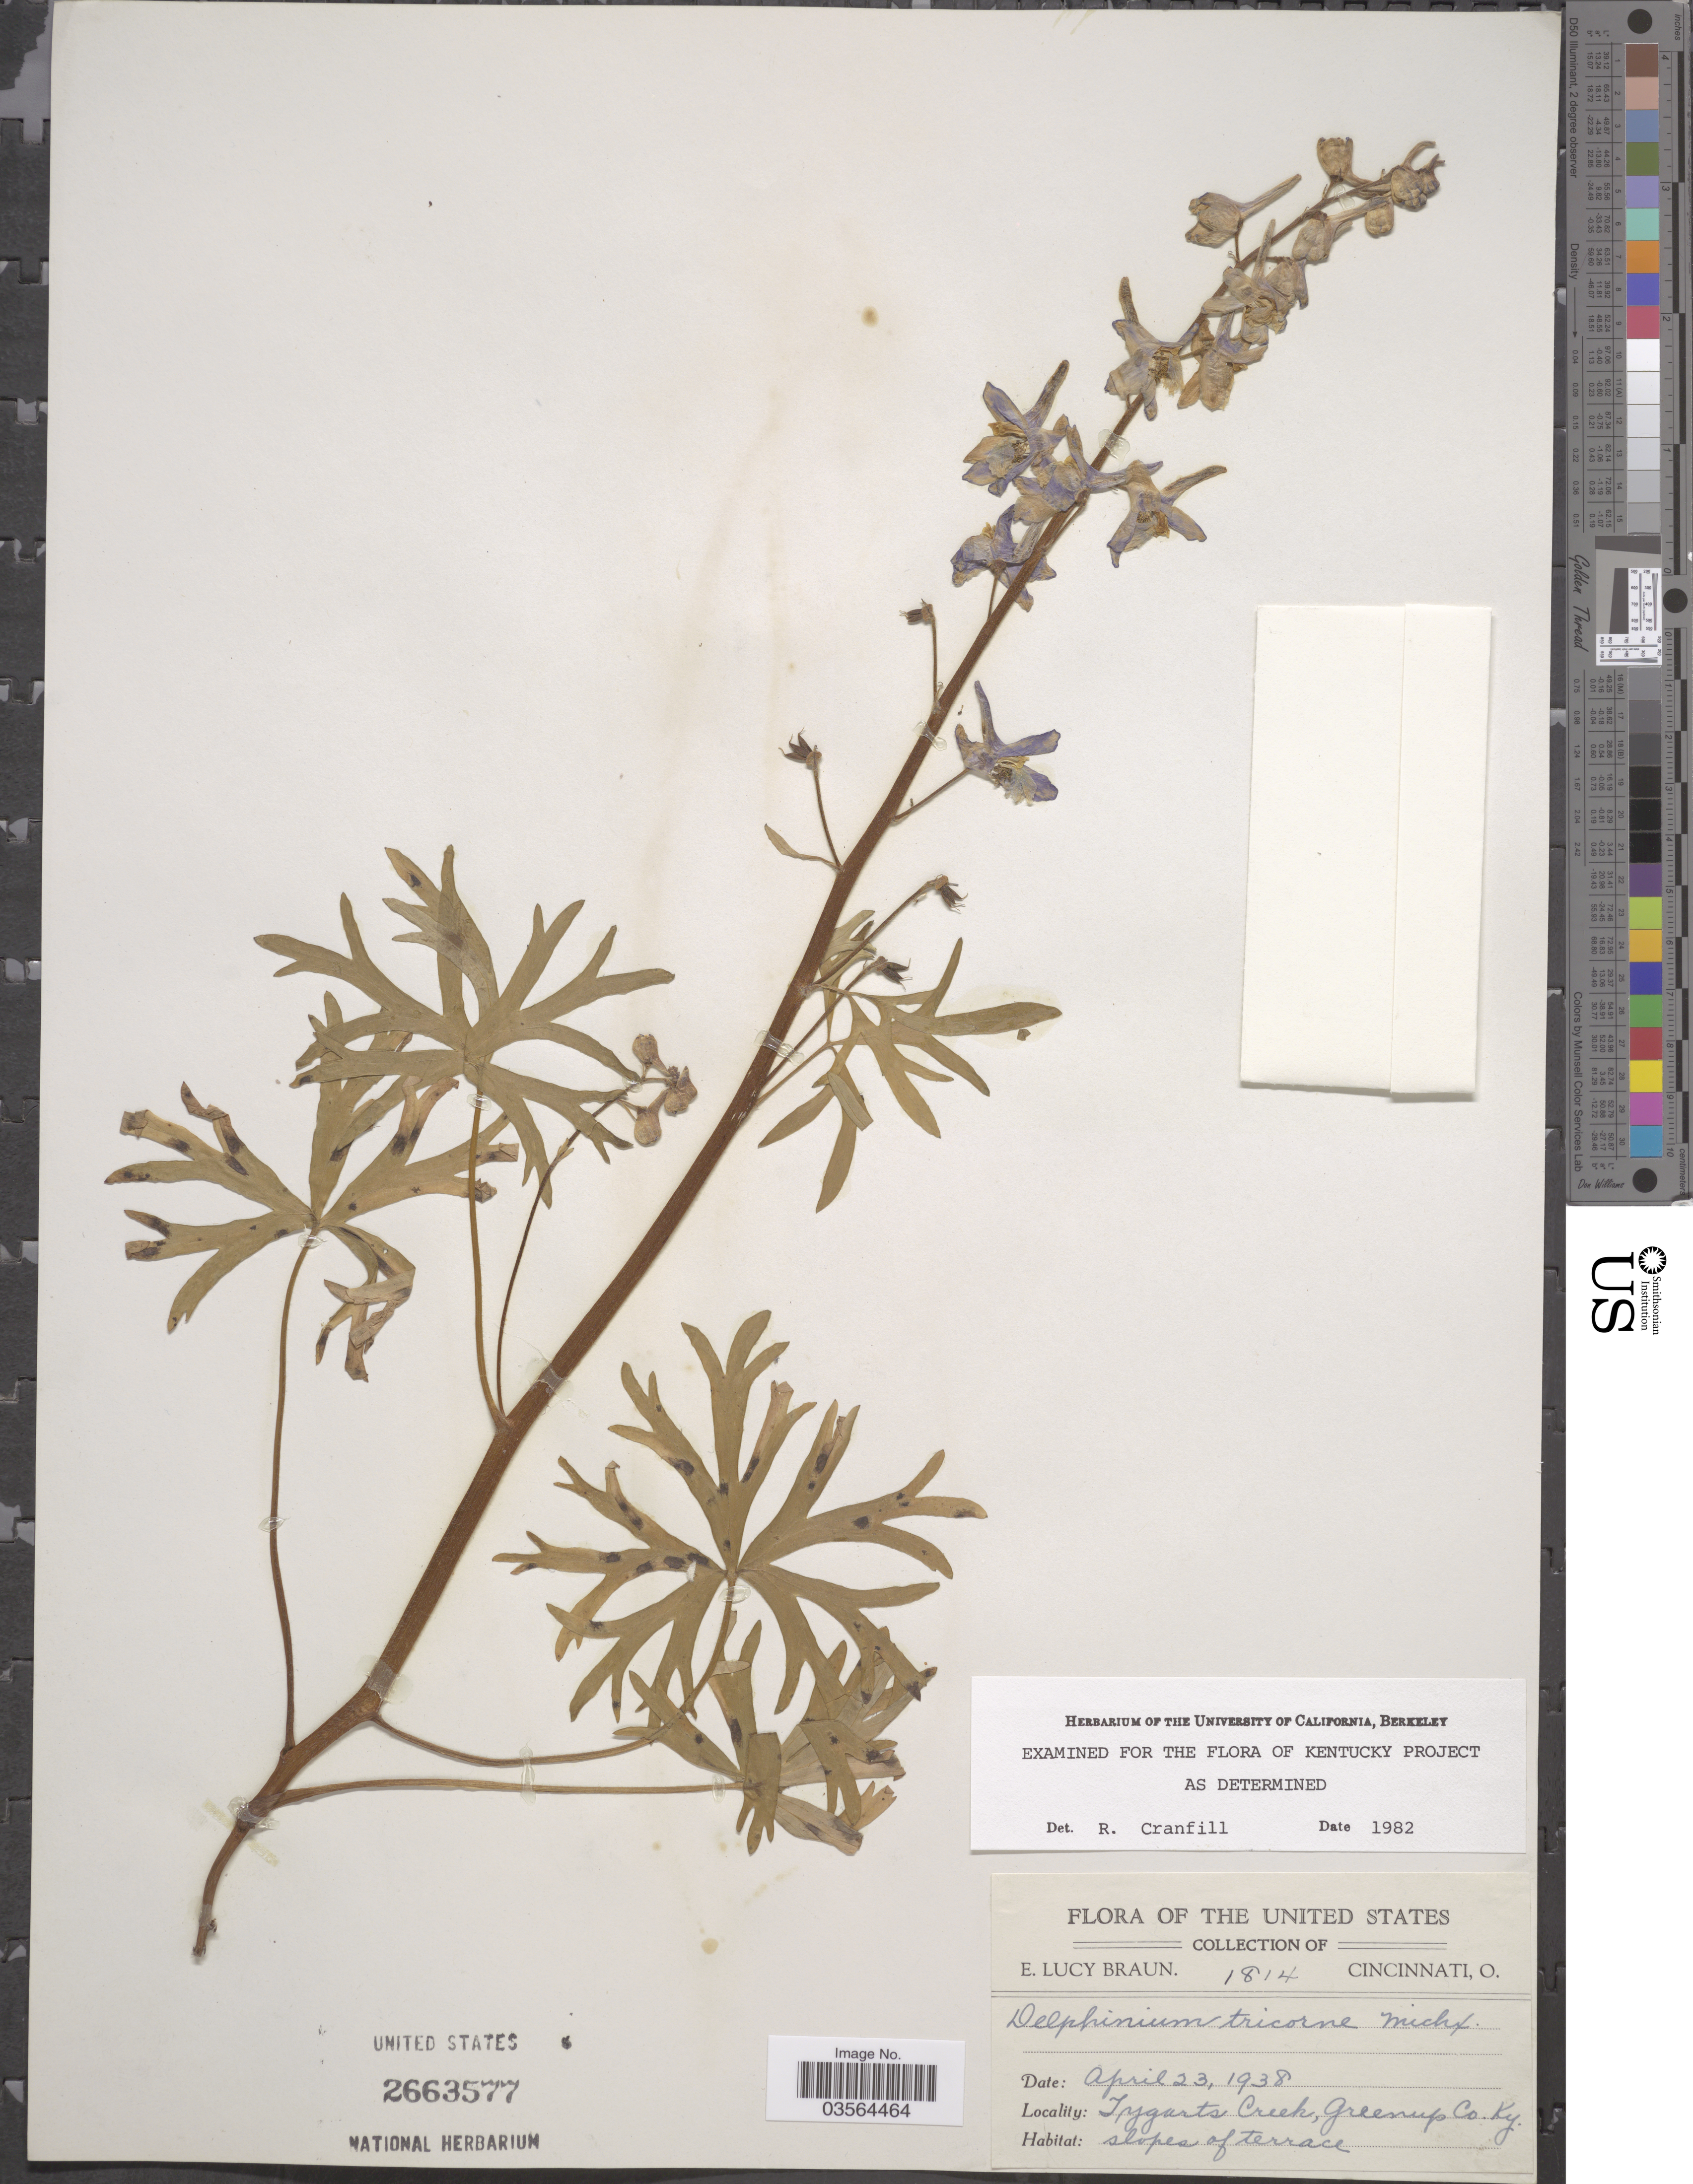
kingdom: Plantae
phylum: Tracheophyta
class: Magnoliopsida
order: Ranunculales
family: Ranunculaceae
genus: Delphinium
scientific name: Delphinium tricorne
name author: Michx.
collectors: E. L. Braun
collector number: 1814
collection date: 1938-04-23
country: United States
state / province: Kentucky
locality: Tygarts Creek, Greenup Co.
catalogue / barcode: US 2663577